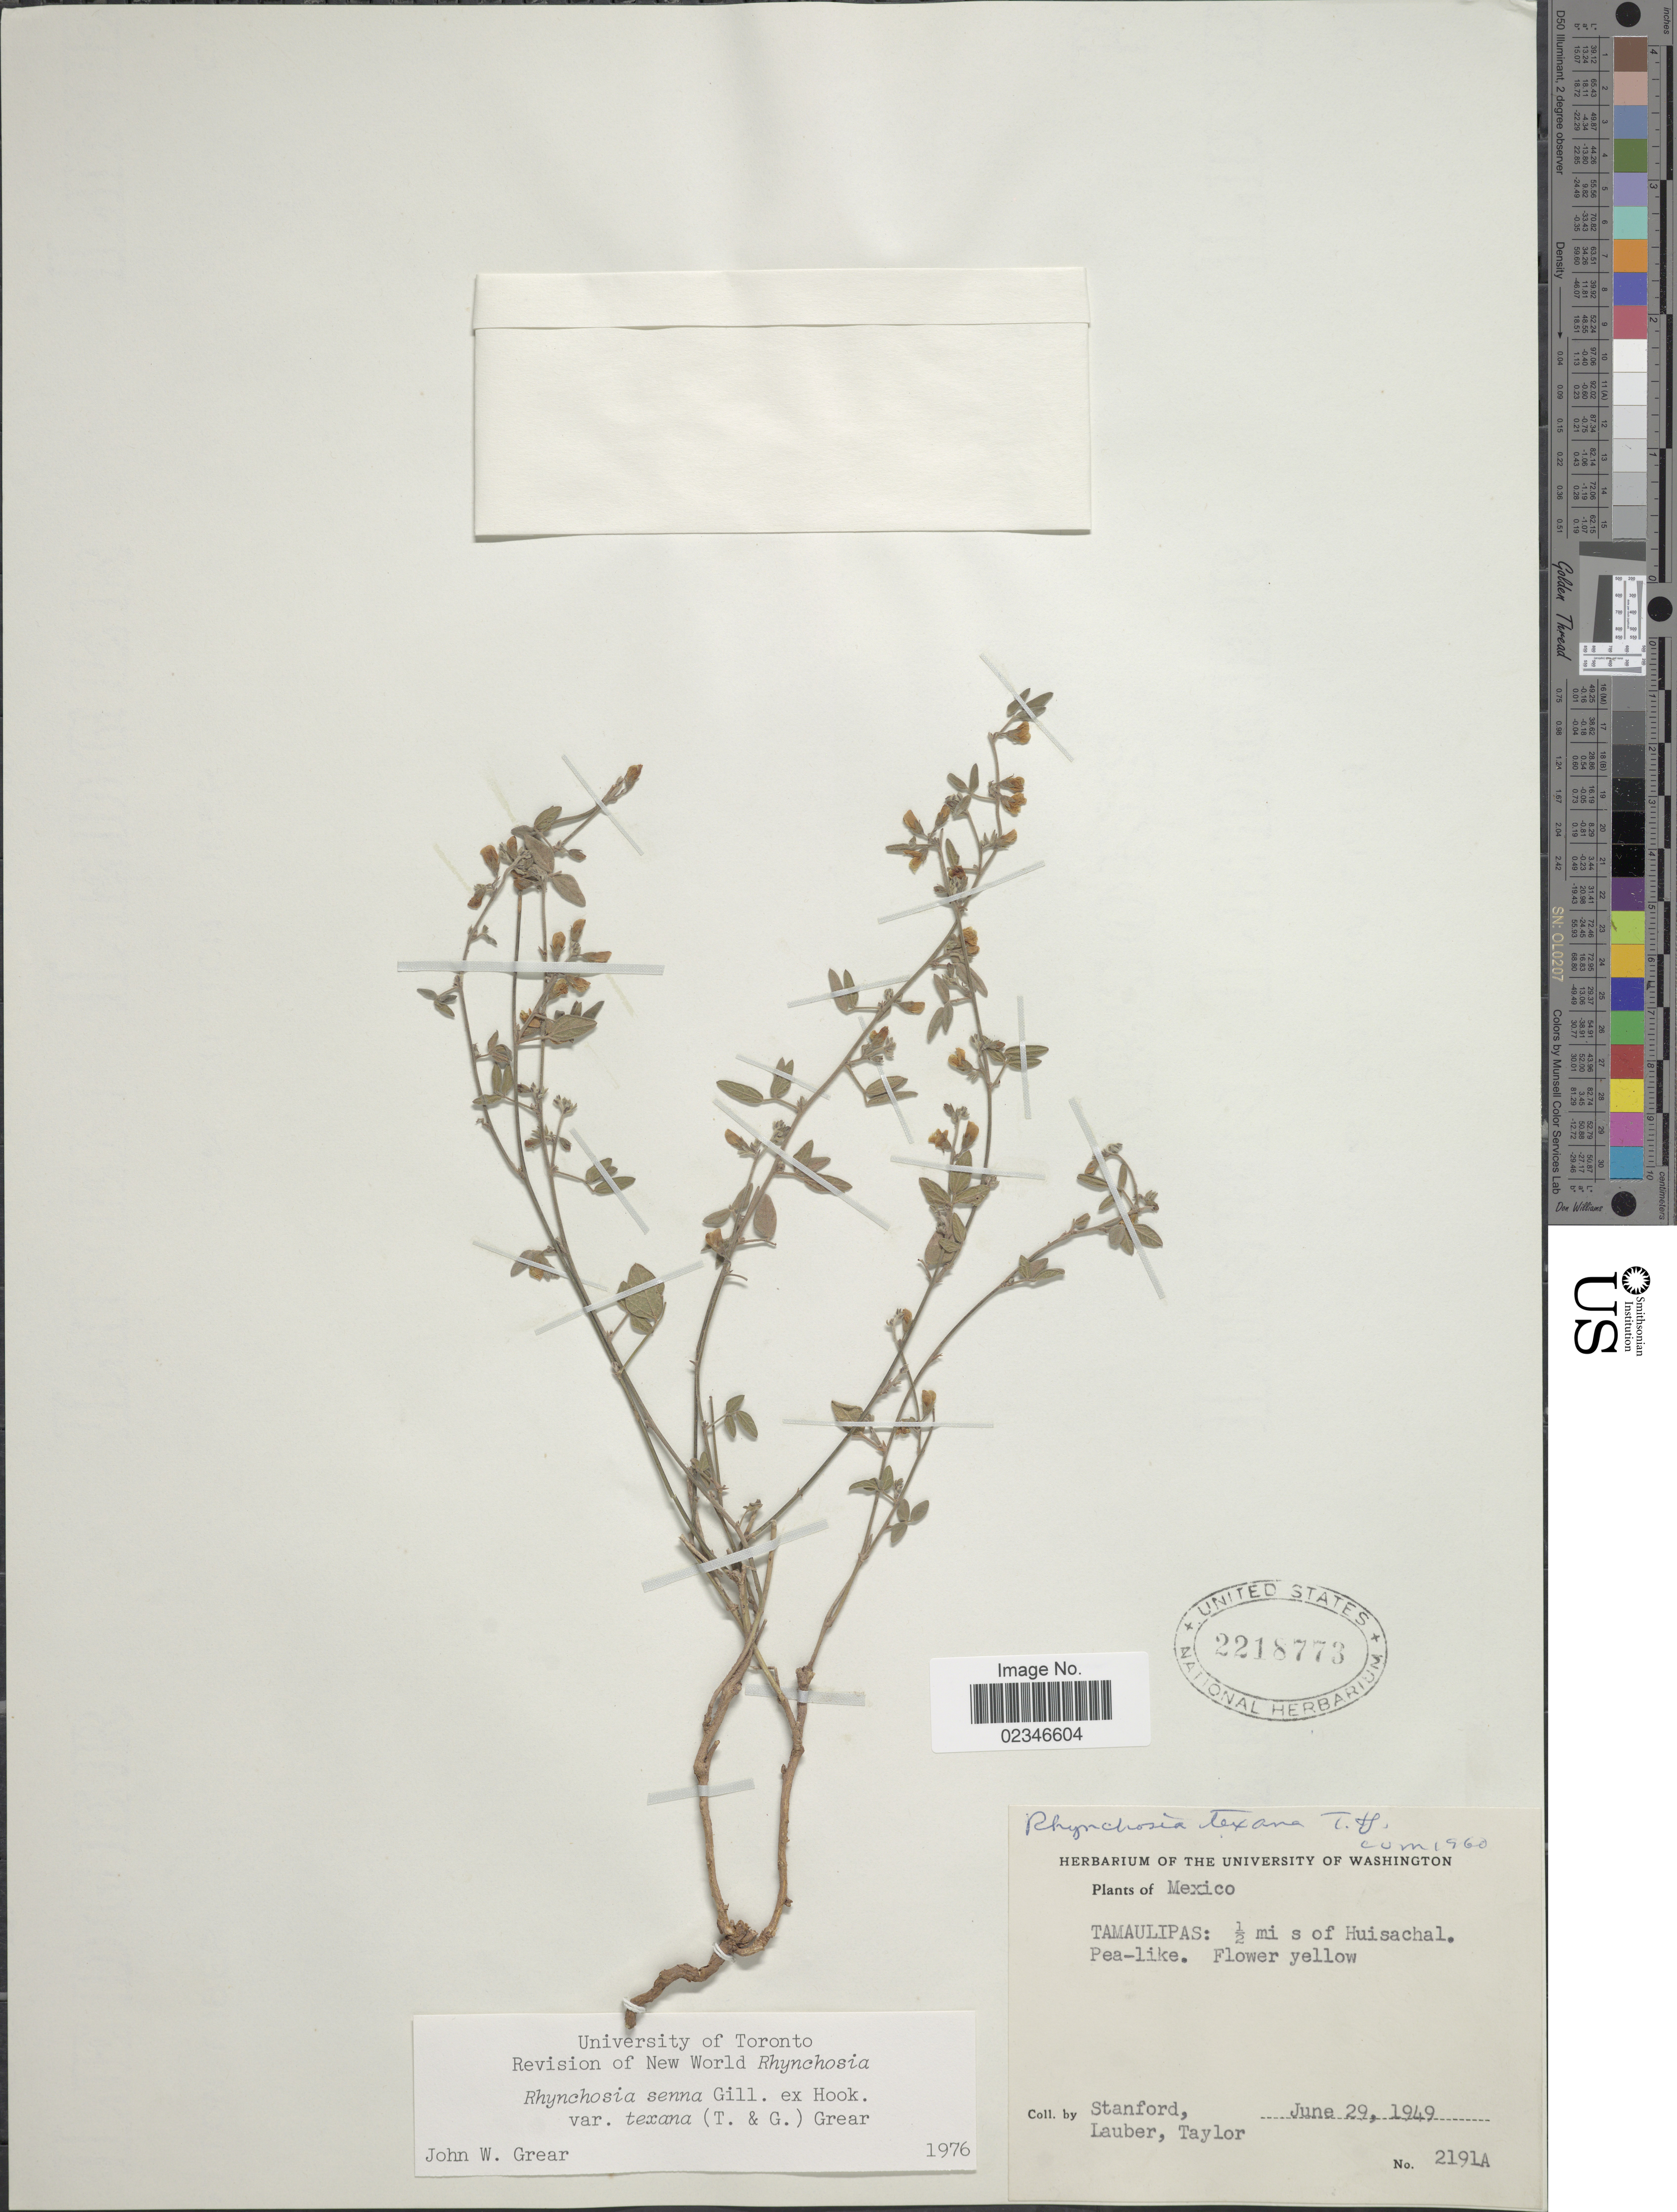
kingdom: Plantae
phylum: Tracheophyta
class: Magnoliopsida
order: Fabales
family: Fabaceae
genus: Rhynchosia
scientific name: Rhynchosia senna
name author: Gillies ex Hook.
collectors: -. Stanford, Lauber, -- & -- Taylor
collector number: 2191A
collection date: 1949-06-29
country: Mexico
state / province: Tamaulipas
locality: Tamaulipas: ½ mi S of Huisachal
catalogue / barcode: US 2218773